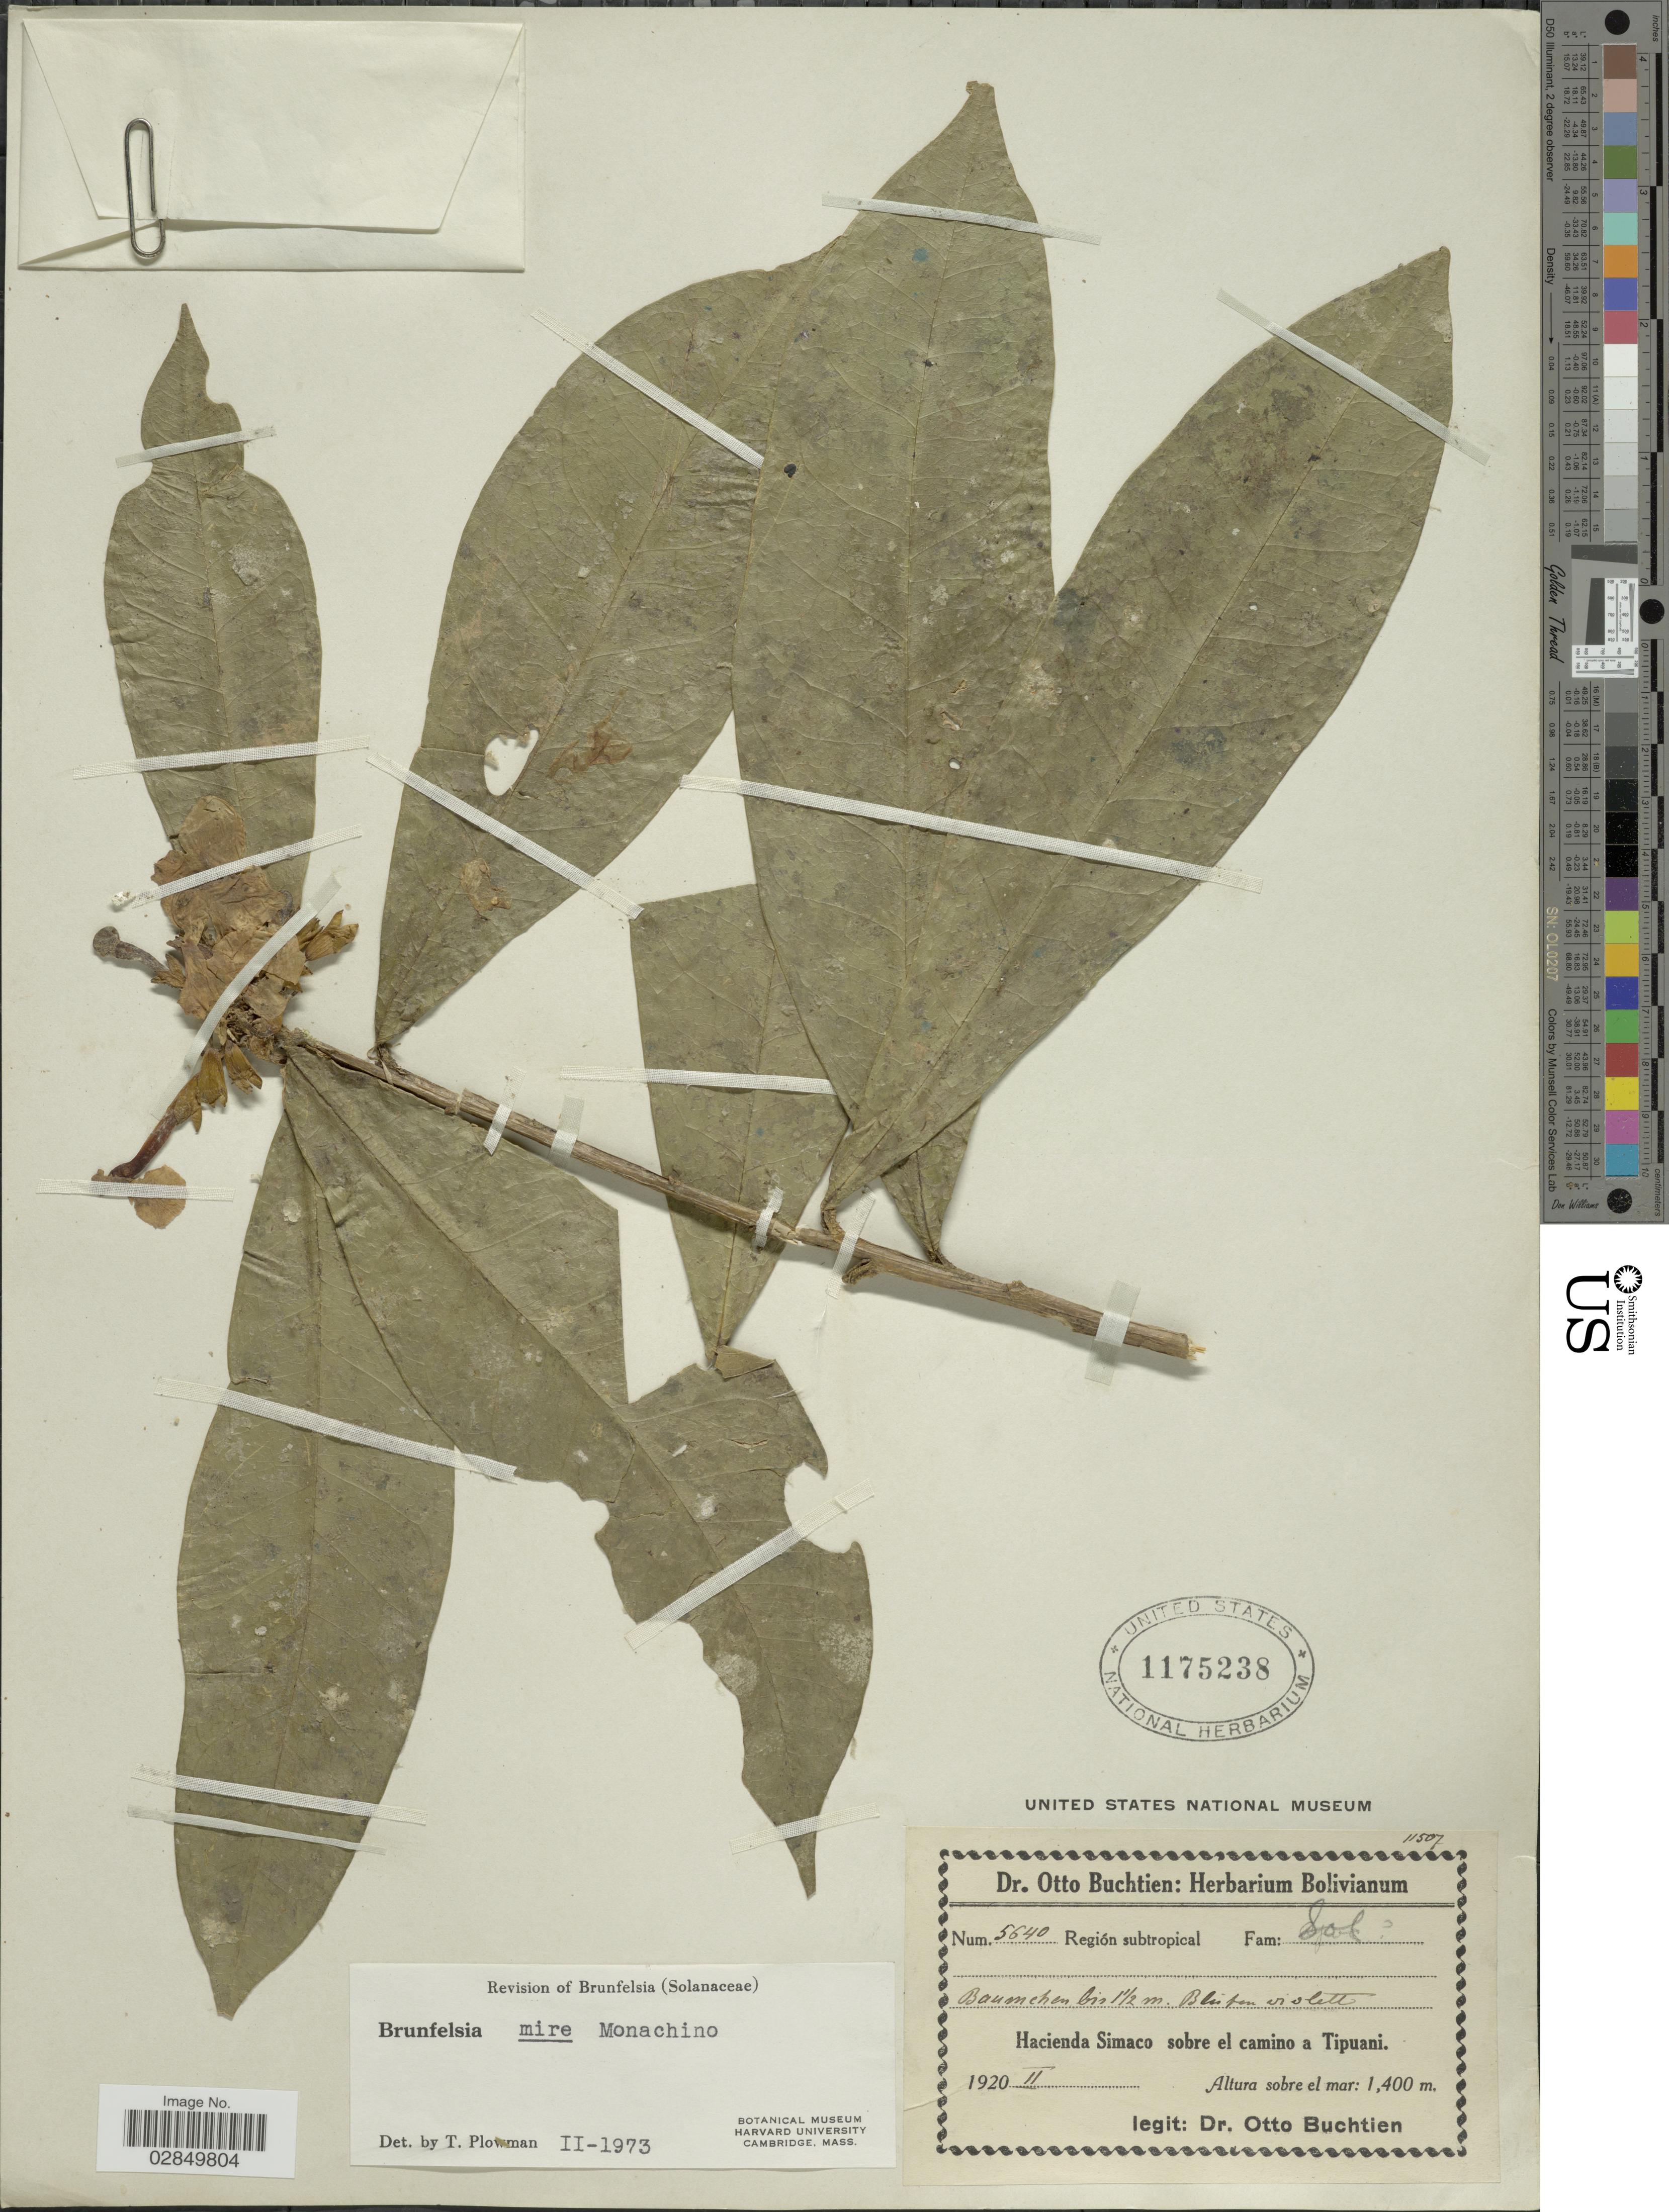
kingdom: Plantae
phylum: Tracheophyta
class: Magnoliopsida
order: Solanales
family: Solanaceae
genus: Brunfelsia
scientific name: Brunfelsia mire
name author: Monach.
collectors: O. Buchtien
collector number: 5640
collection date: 1920-02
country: Bolivia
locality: Region subtropical. Hacienda Simaco sobre el camino a Tipuani.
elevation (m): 1400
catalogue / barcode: US 1175238